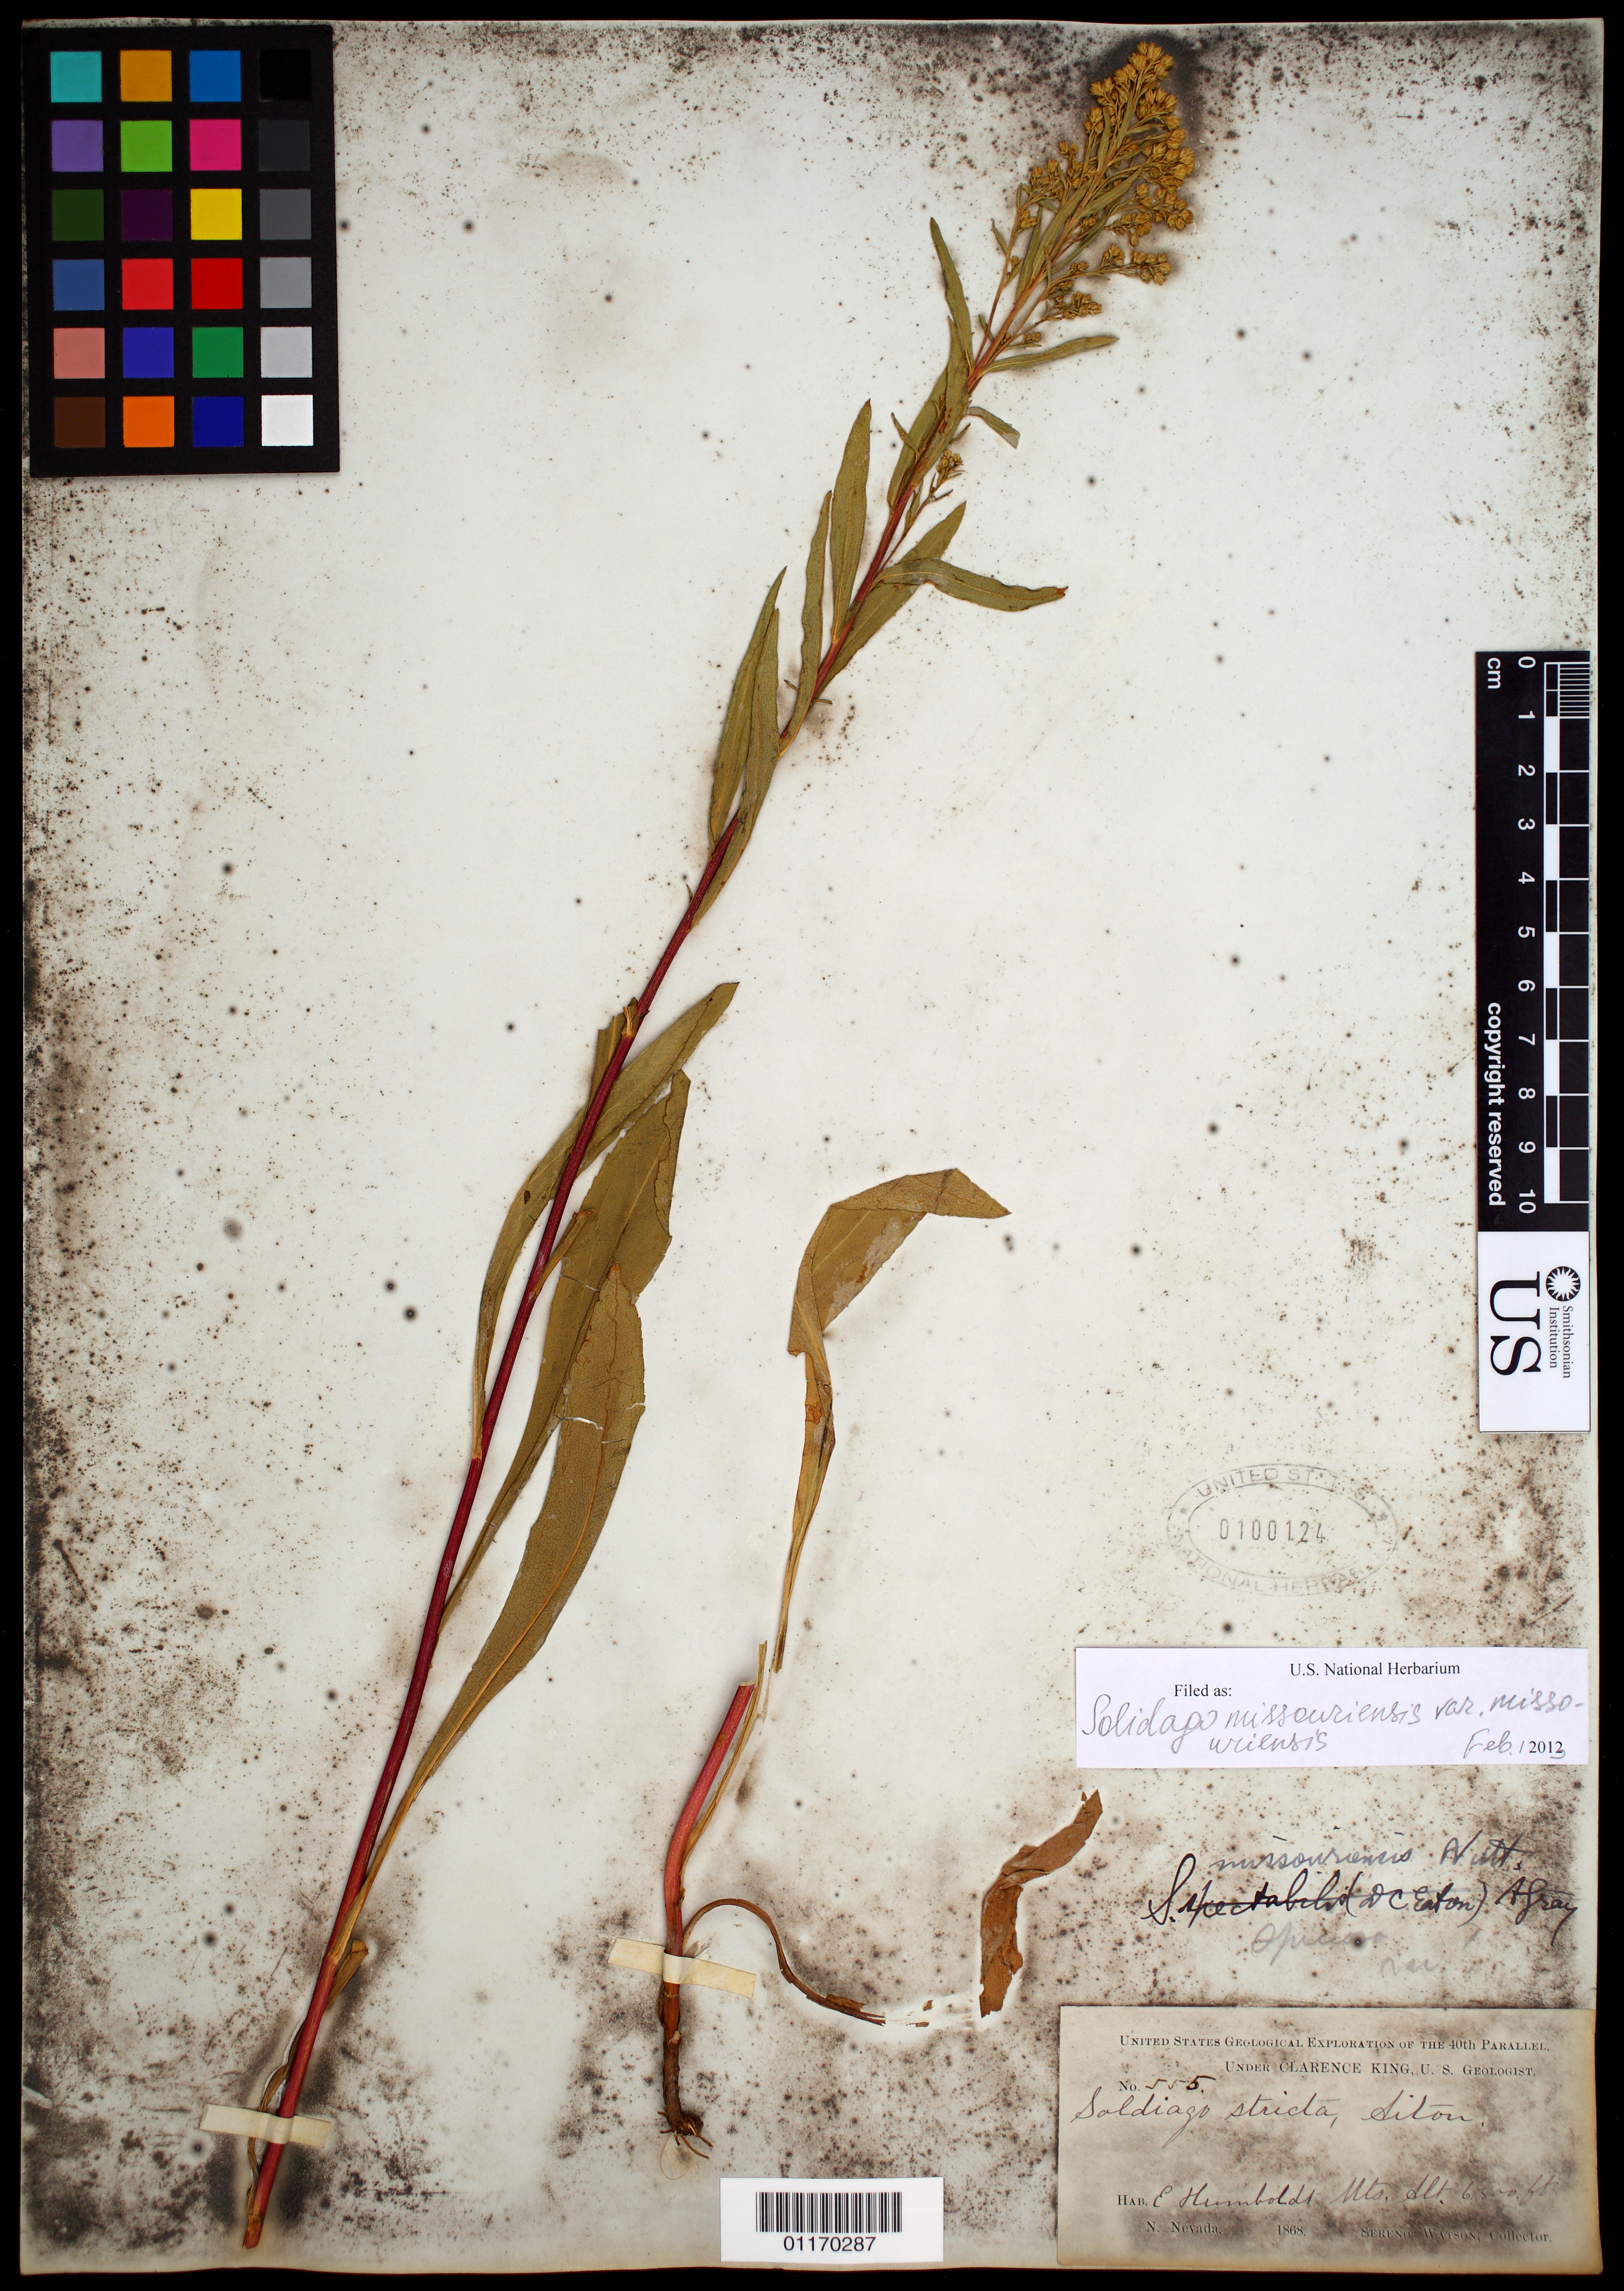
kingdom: Plantae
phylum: Tracheophyta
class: Magnoliopsida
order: Asterales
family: Asteraceae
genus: Solidago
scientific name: Solidago missouriensis var. missouriensis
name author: Nutt.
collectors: S. Watson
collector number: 555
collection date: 1868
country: United States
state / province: Nevada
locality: E. Humboldt Mts.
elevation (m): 1981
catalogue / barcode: US 100124